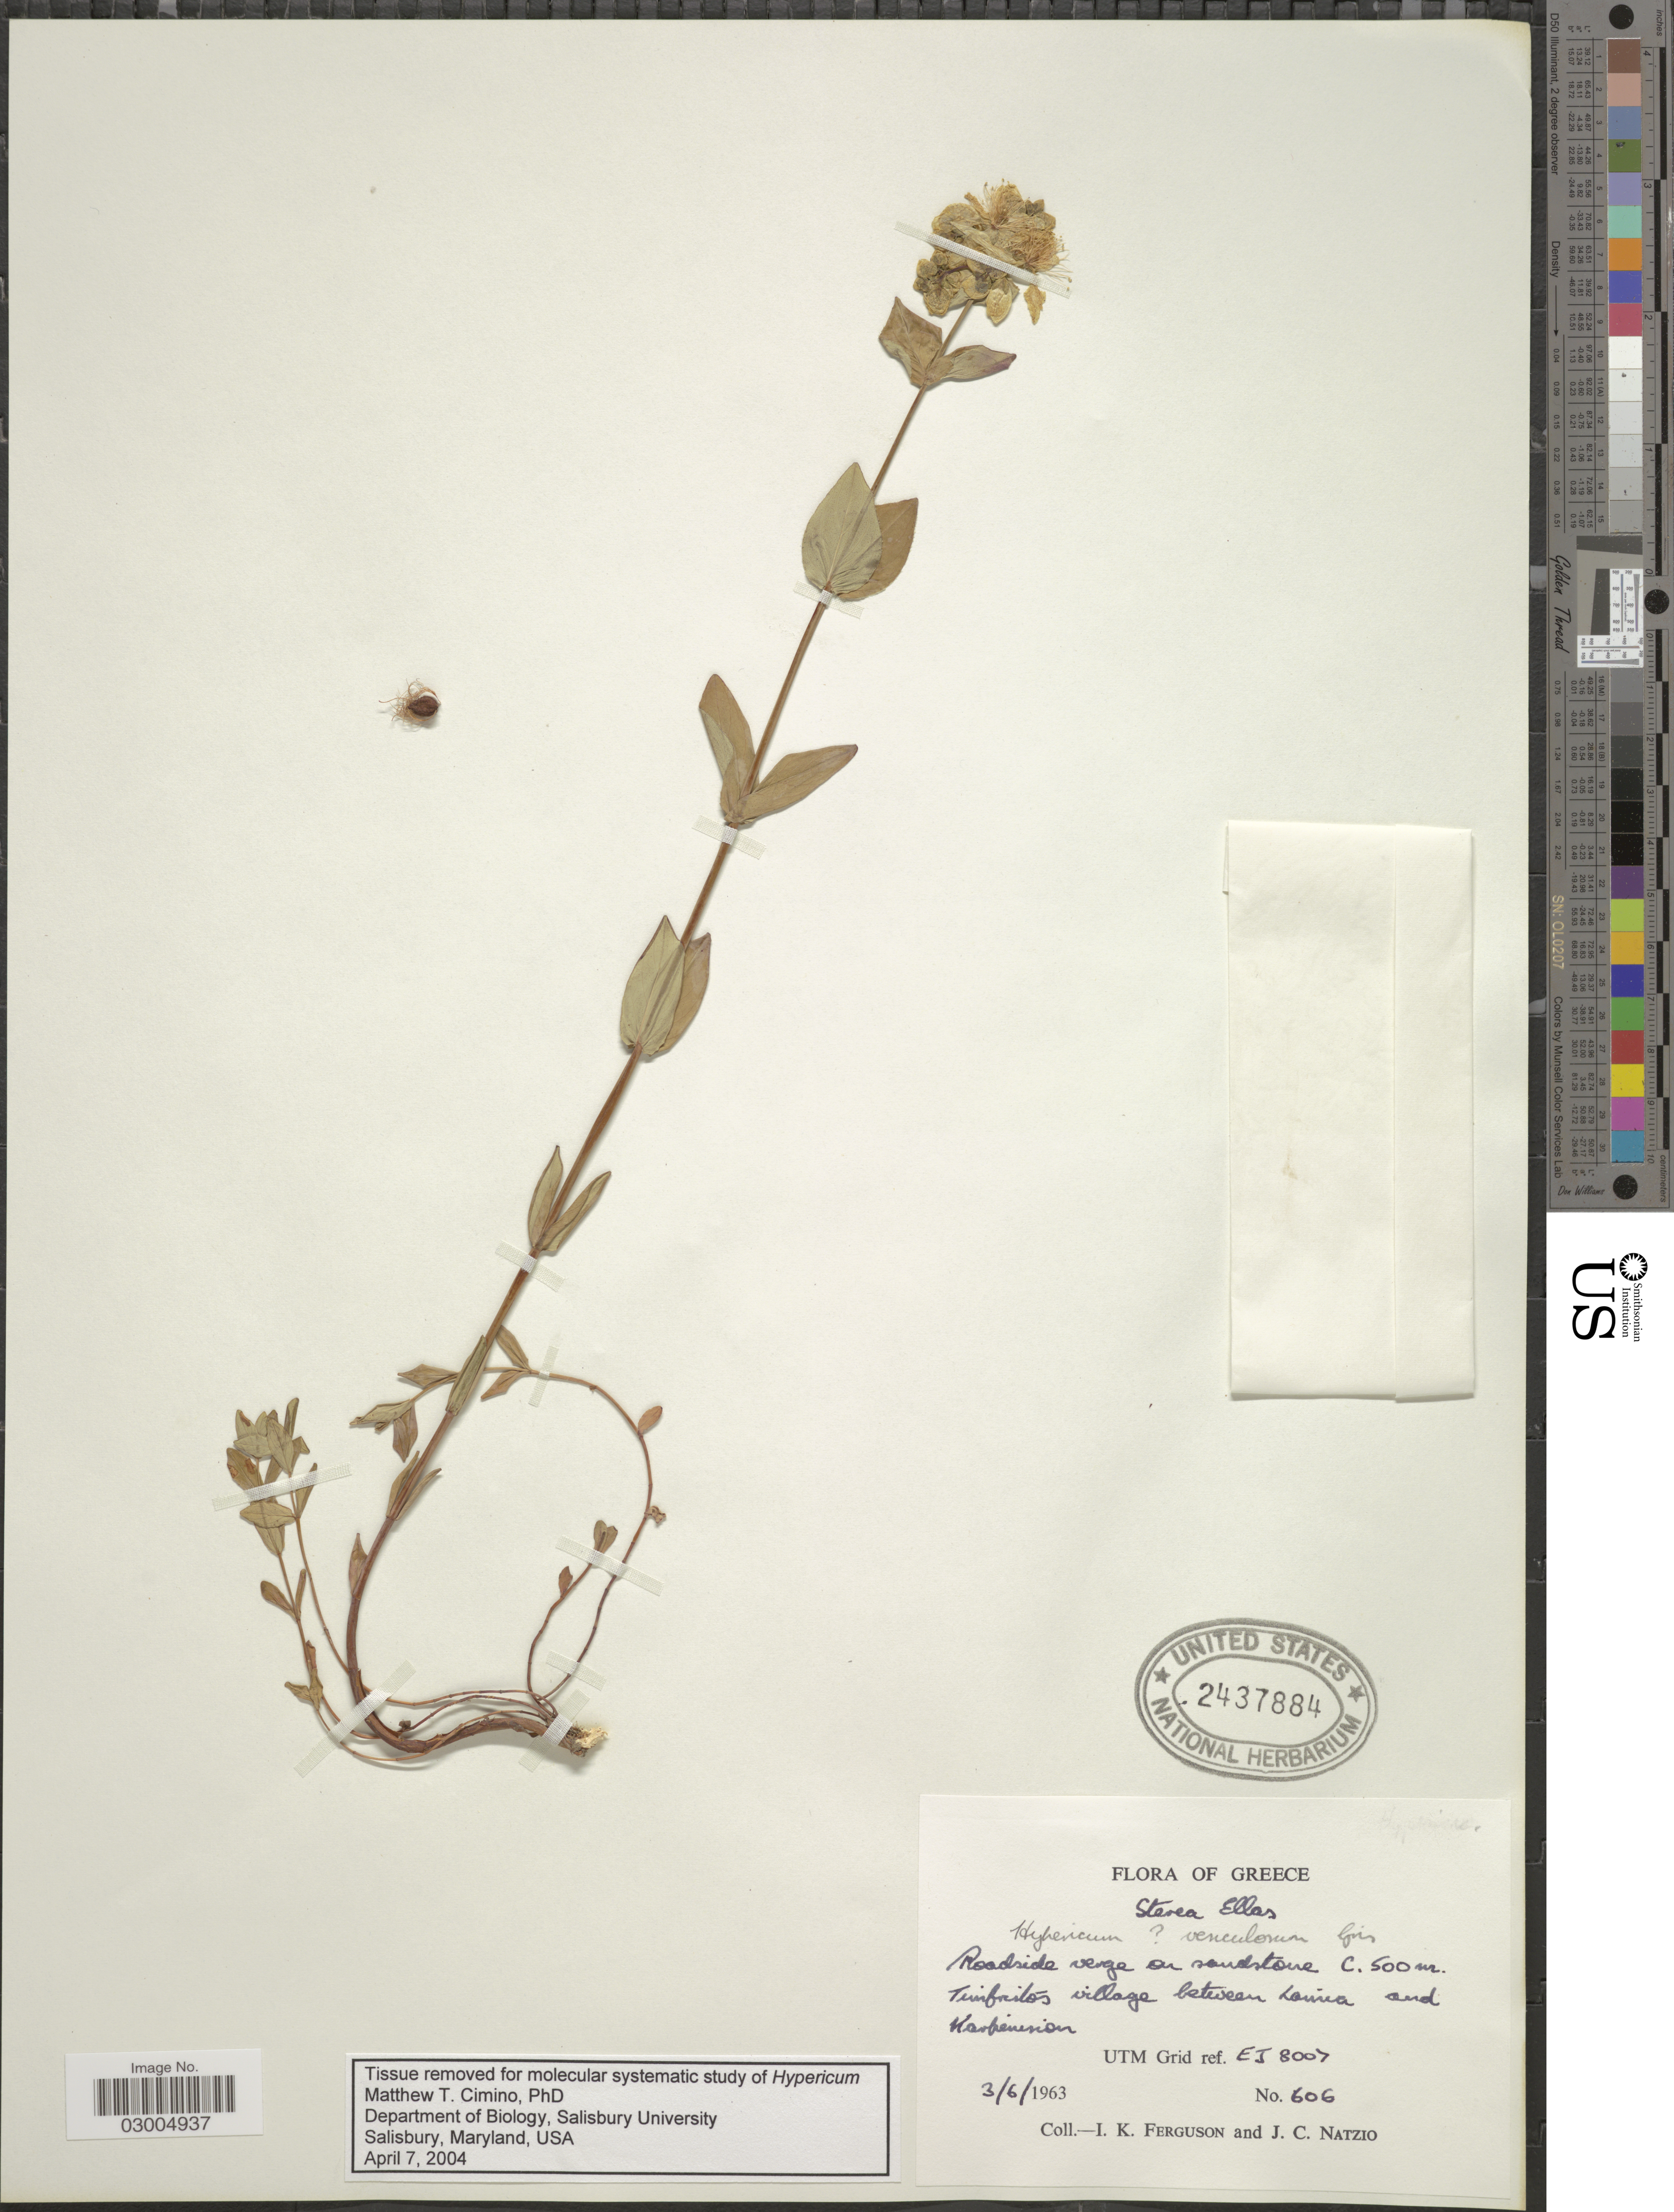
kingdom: Plantae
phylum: Tracheophyta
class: Magnoliopsida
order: Malpighiales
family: Hypericaceae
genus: Hypericum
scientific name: Hypericum vesiculosum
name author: Griseb.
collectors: I. K. Ferguson & J. Natzio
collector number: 606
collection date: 1963-06-03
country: Greece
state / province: Central Greece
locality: Sterea Ellas. Roadside verge on sandstone. Trimfritos village between Lamina and Karpenision. UTM Grid ref. EJ 8007.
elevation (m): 500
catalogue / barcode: US 2437884